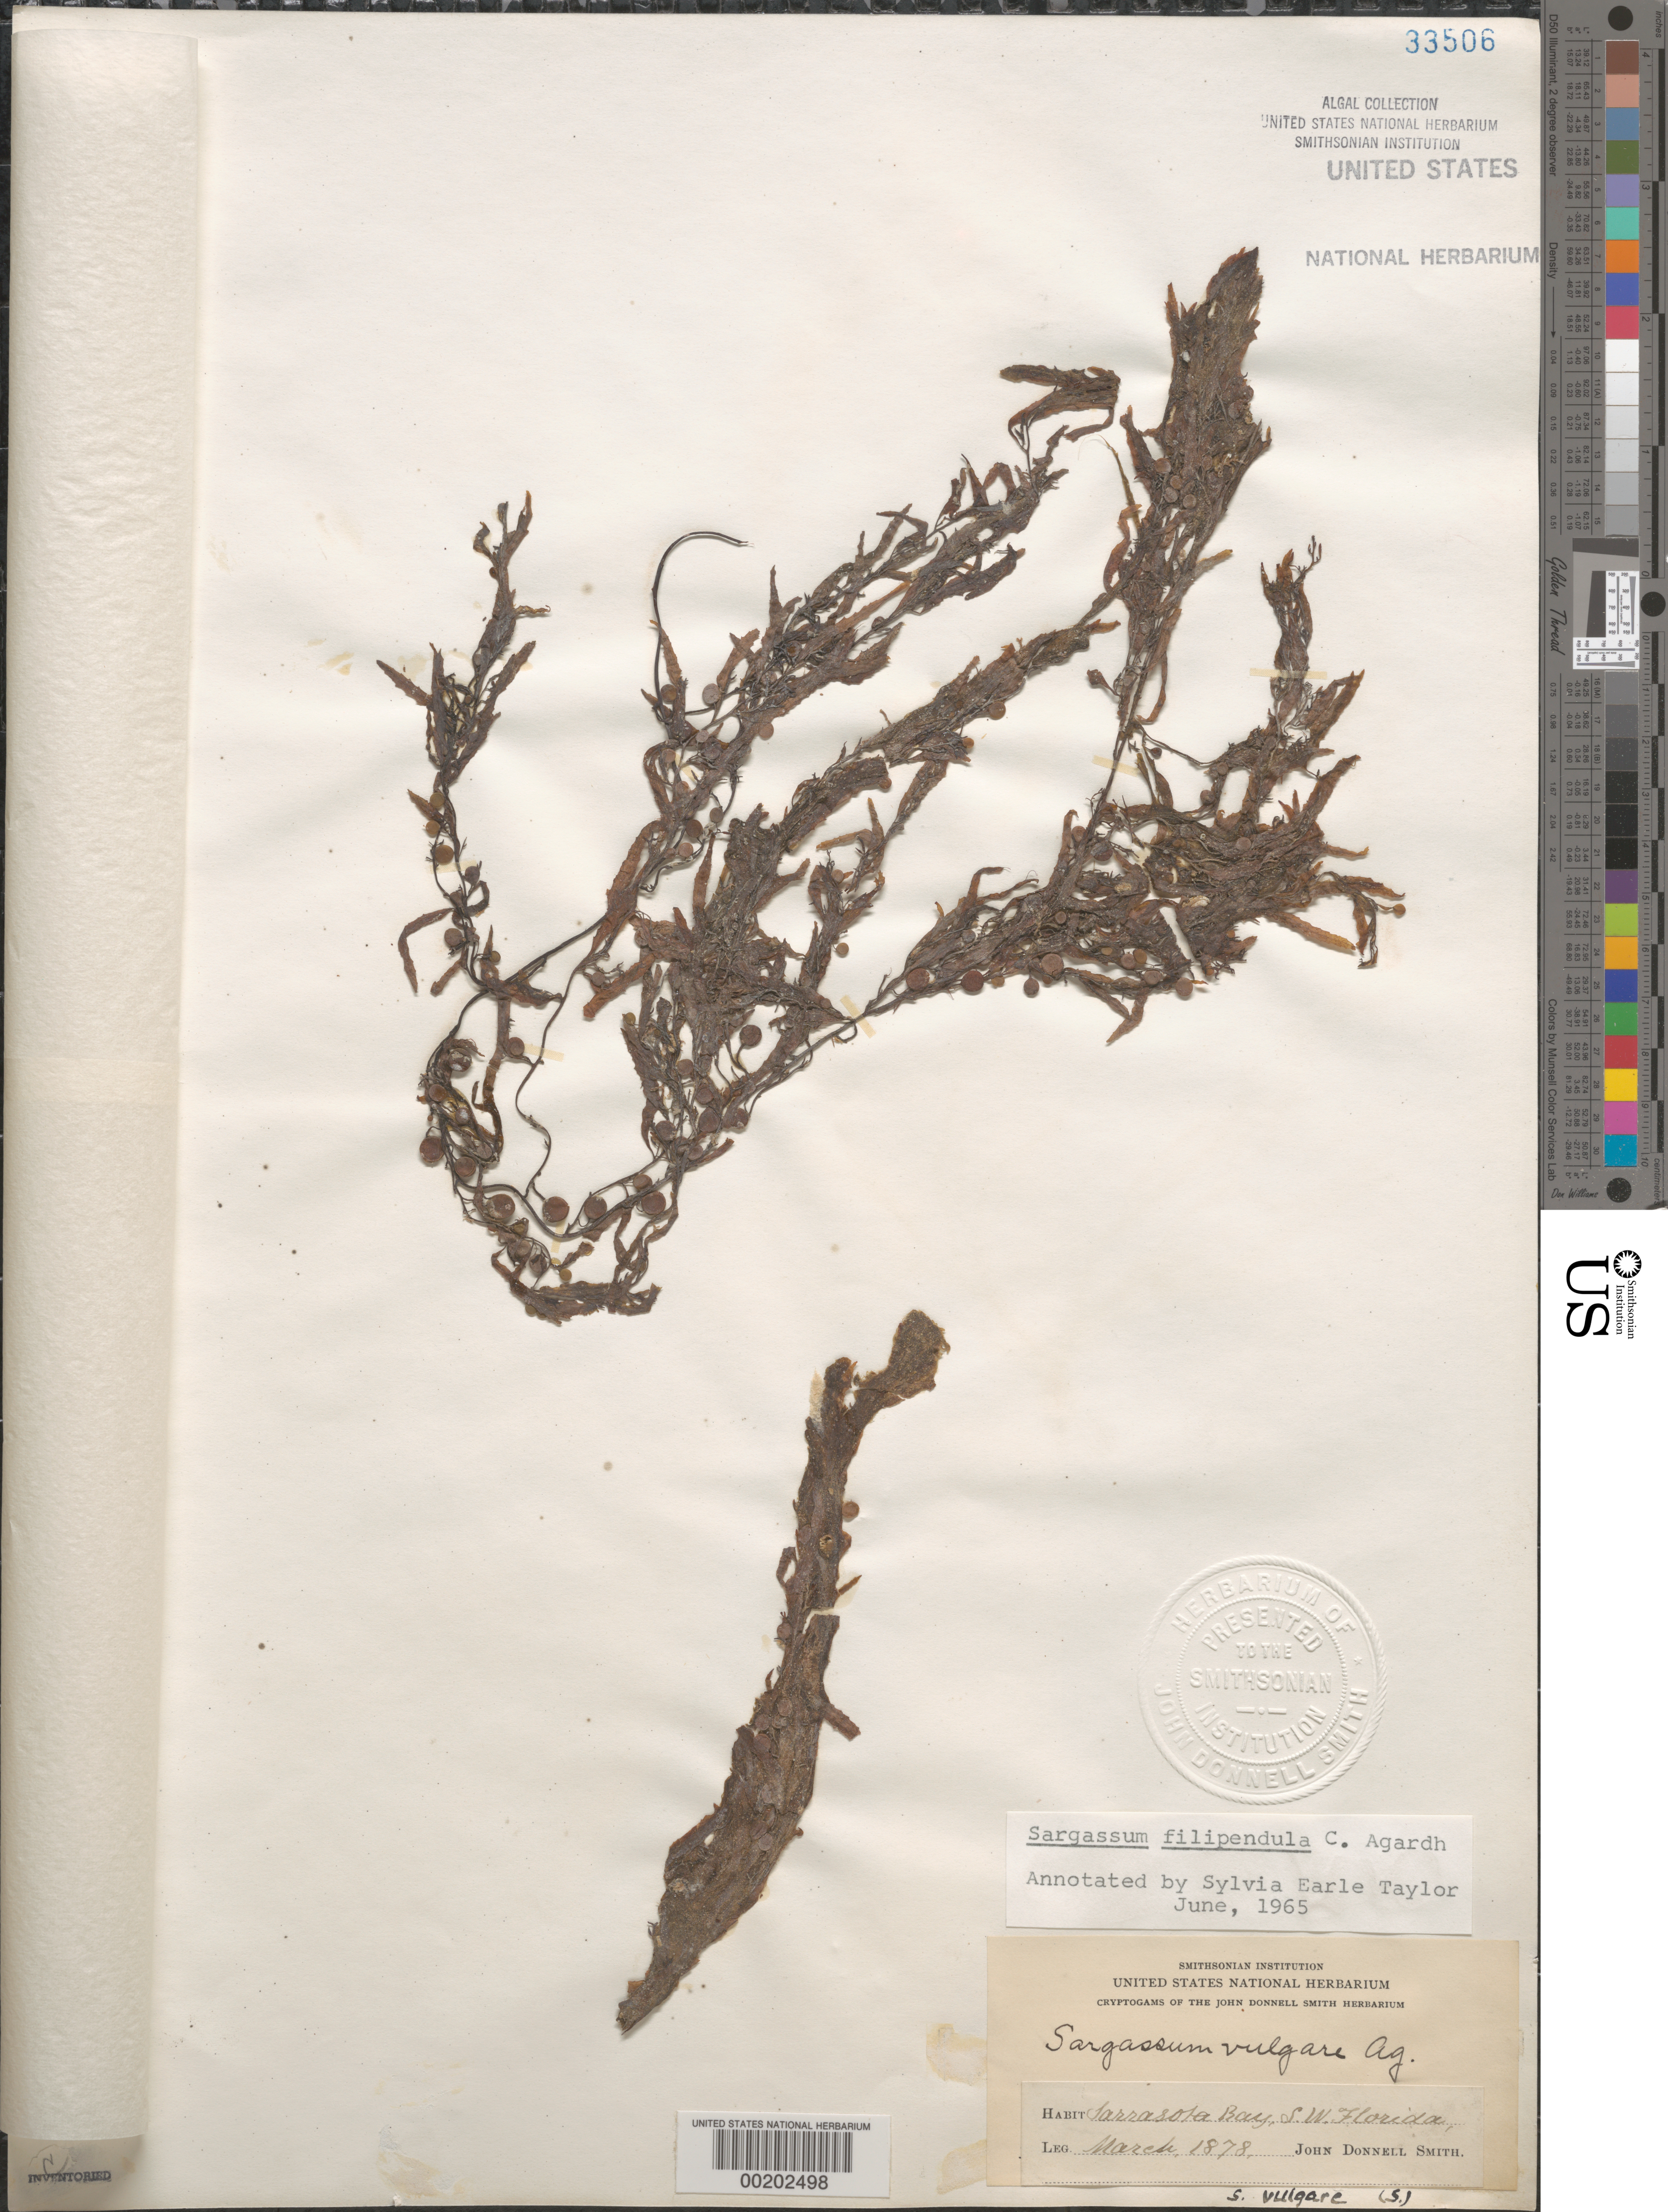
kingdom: Chromista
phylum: Ochrophyta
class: Phaeophyceae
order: Fucales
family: Sargassaceae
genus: Sargassum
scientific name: Sargassum filipendula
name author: C. Agardh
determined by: Earle, S. A.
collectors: J. Donnell Smith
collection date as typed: Mar 1878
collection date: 1878-03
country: United States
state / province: Florida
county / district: Sarasota County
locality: Sarasota Bay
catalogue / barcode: US 33506